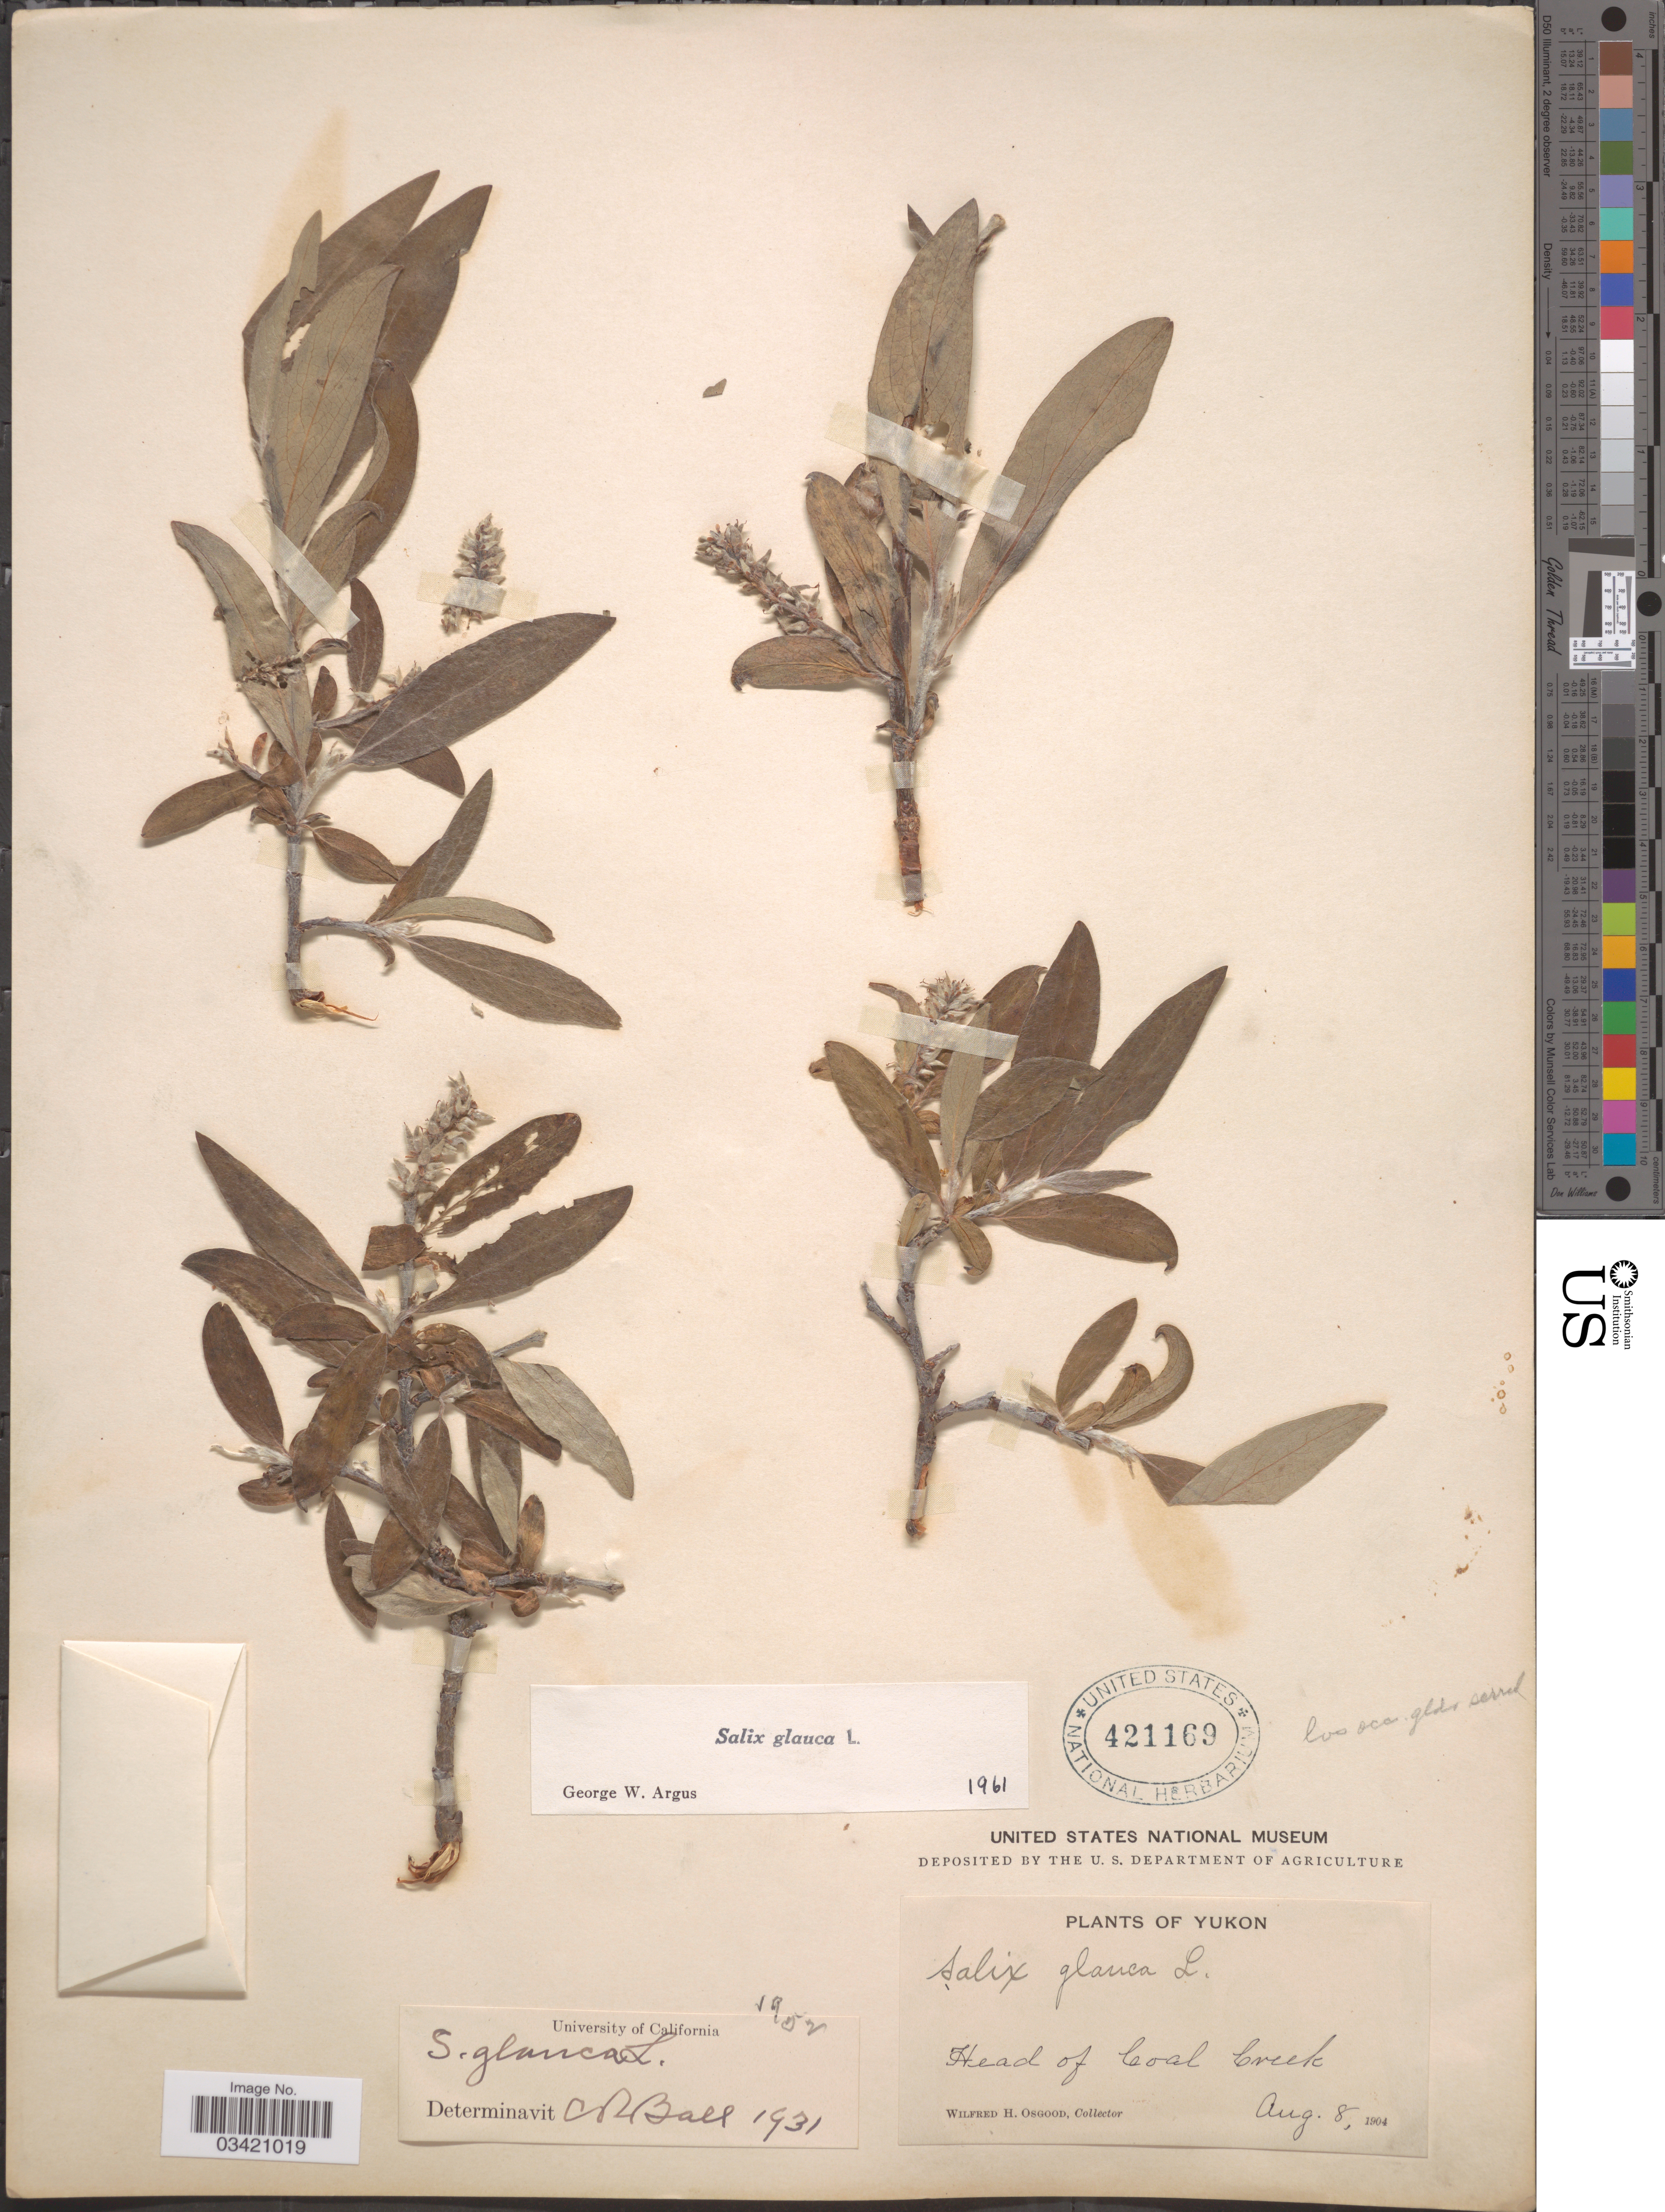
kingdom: Plantae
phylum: Tracheophyta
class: Magnoliopsida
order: Malpighiales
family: Salicaceae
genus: Salix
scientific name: Salix glauca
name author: L.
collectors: W. Osgood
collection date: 1904-08-08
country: Canada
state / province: Yukon Territory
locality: Yukon. Head of Coal Creek.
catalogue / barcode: US 421169